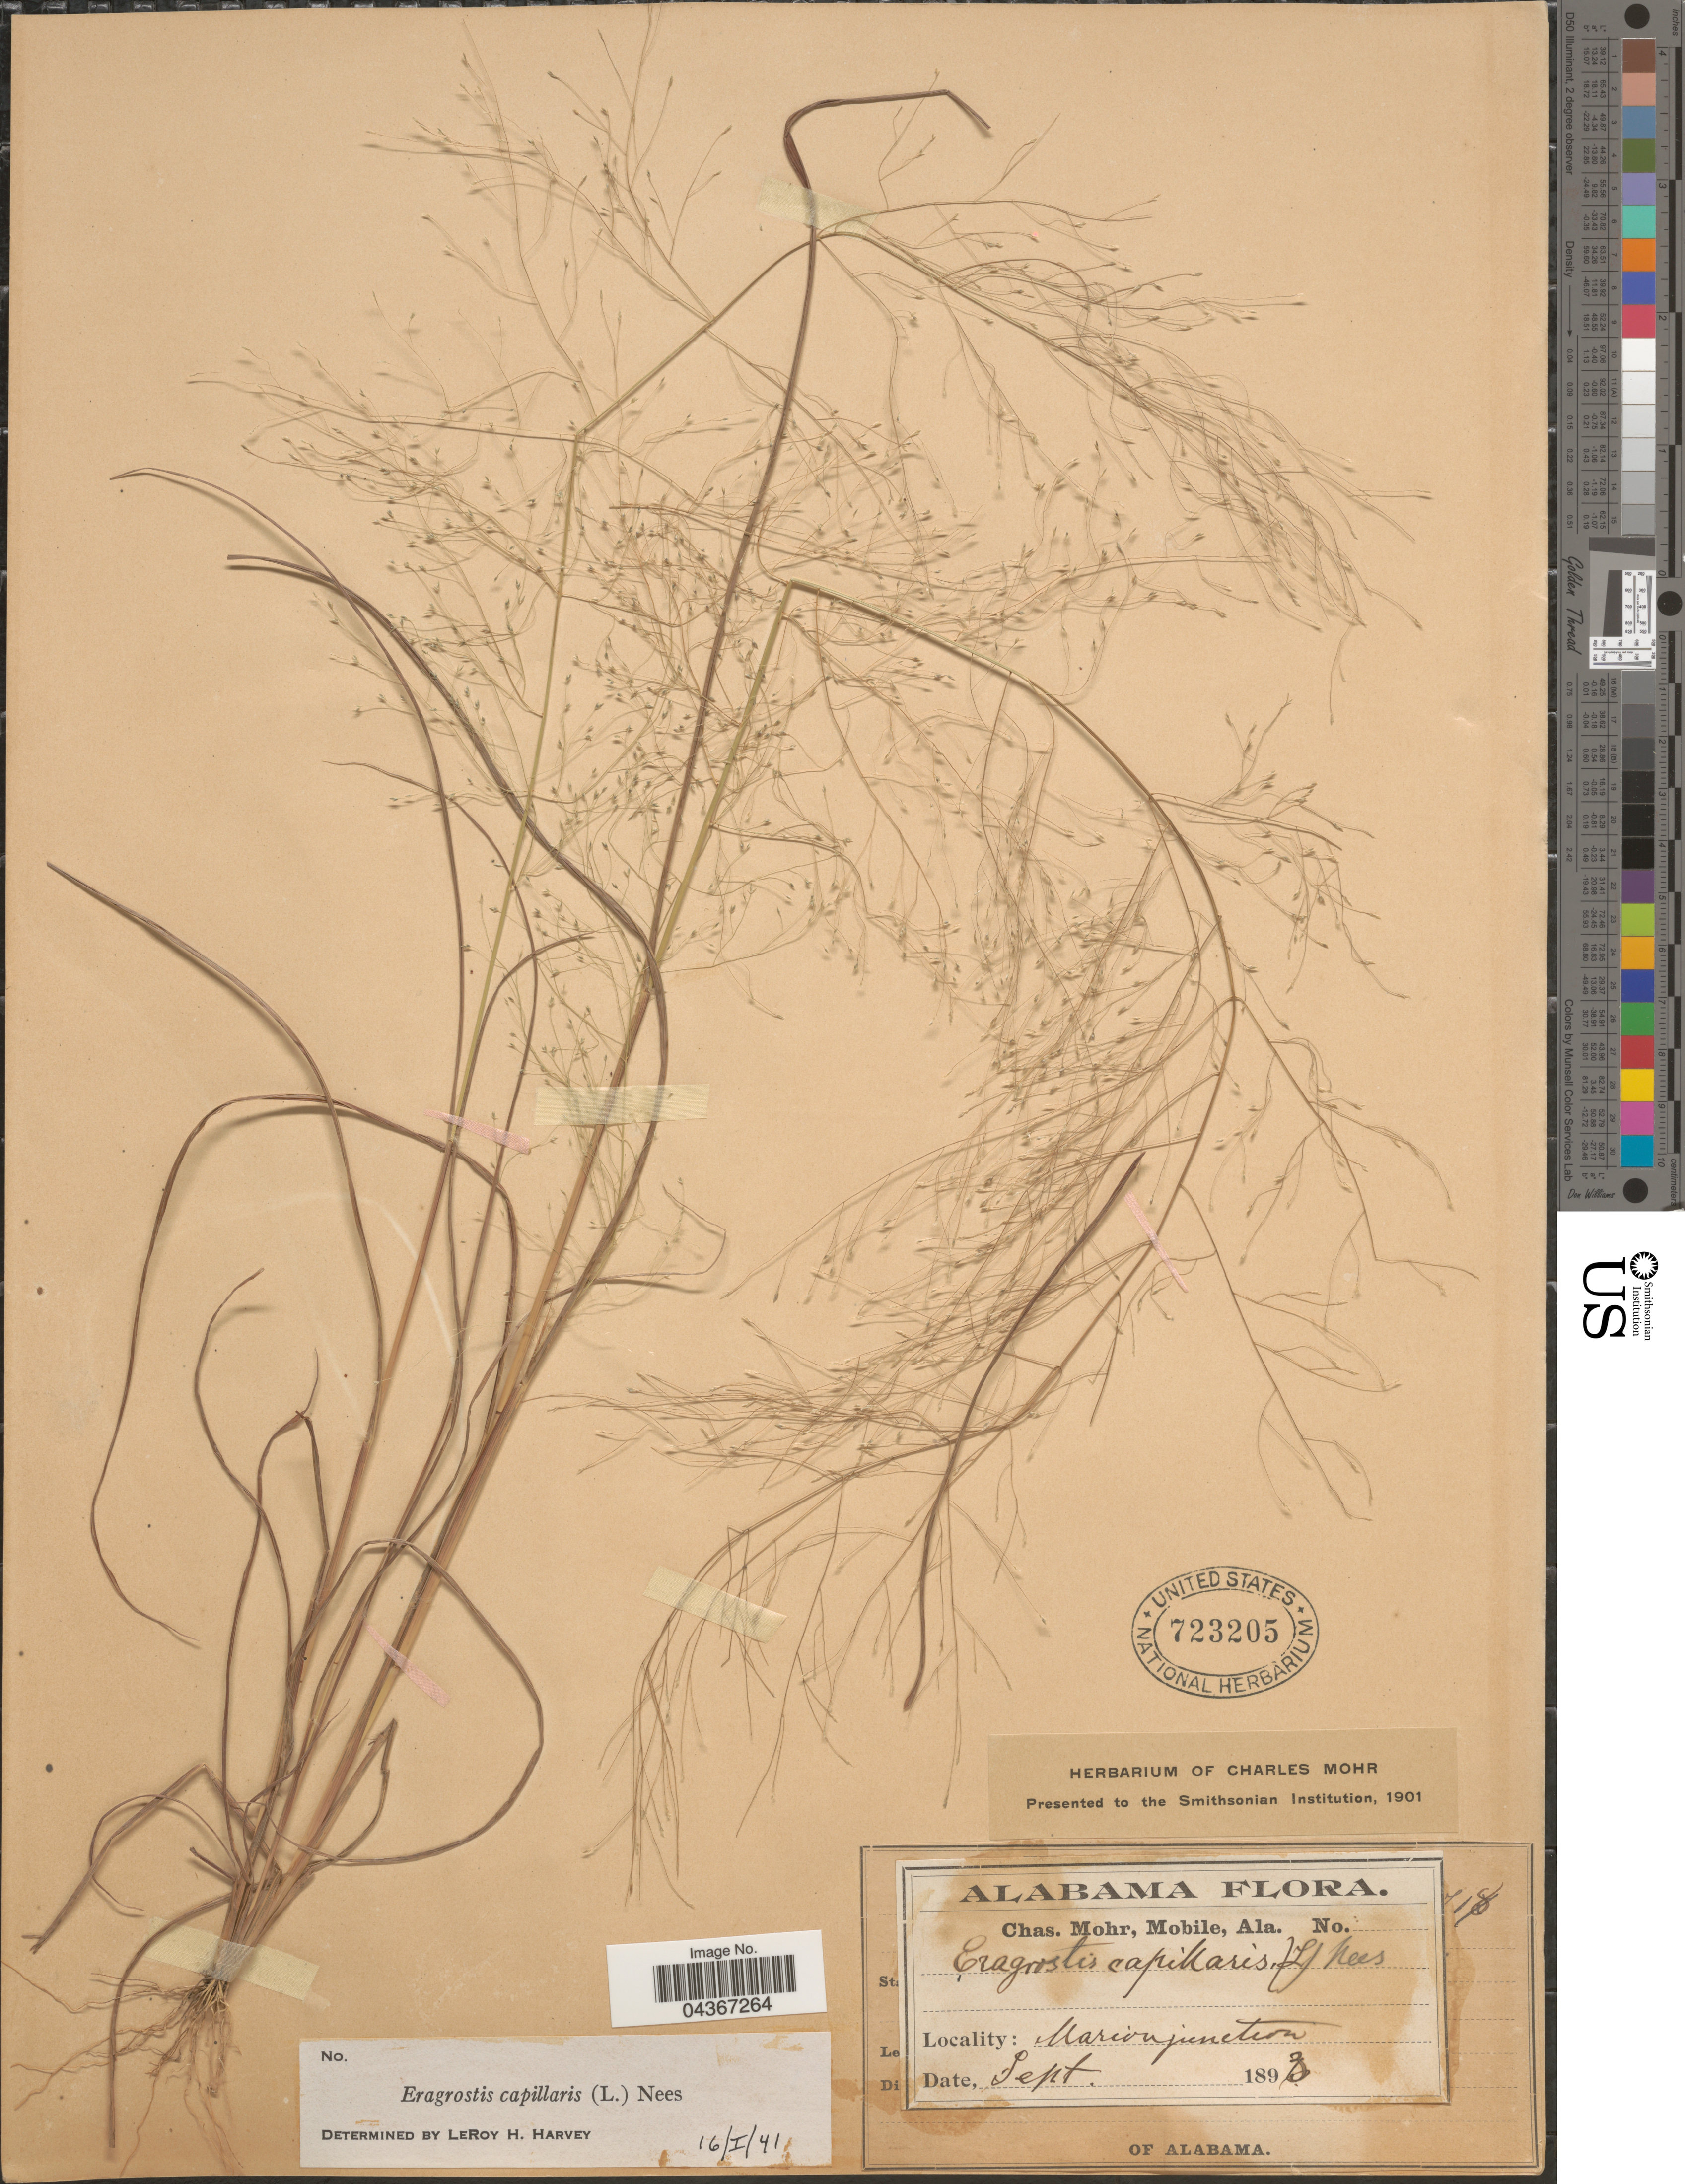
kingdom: Plantae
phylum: Tracheophyta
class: Liliopsida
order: Poales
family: Poaceae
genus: Eragrostis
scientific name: Eragrostis capillaris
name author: (L.) Nees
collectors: Mohr, C. T. (herbarium)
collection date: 1893-09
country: United States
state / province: Alabama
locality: Marion junction.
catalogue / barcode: US 723205